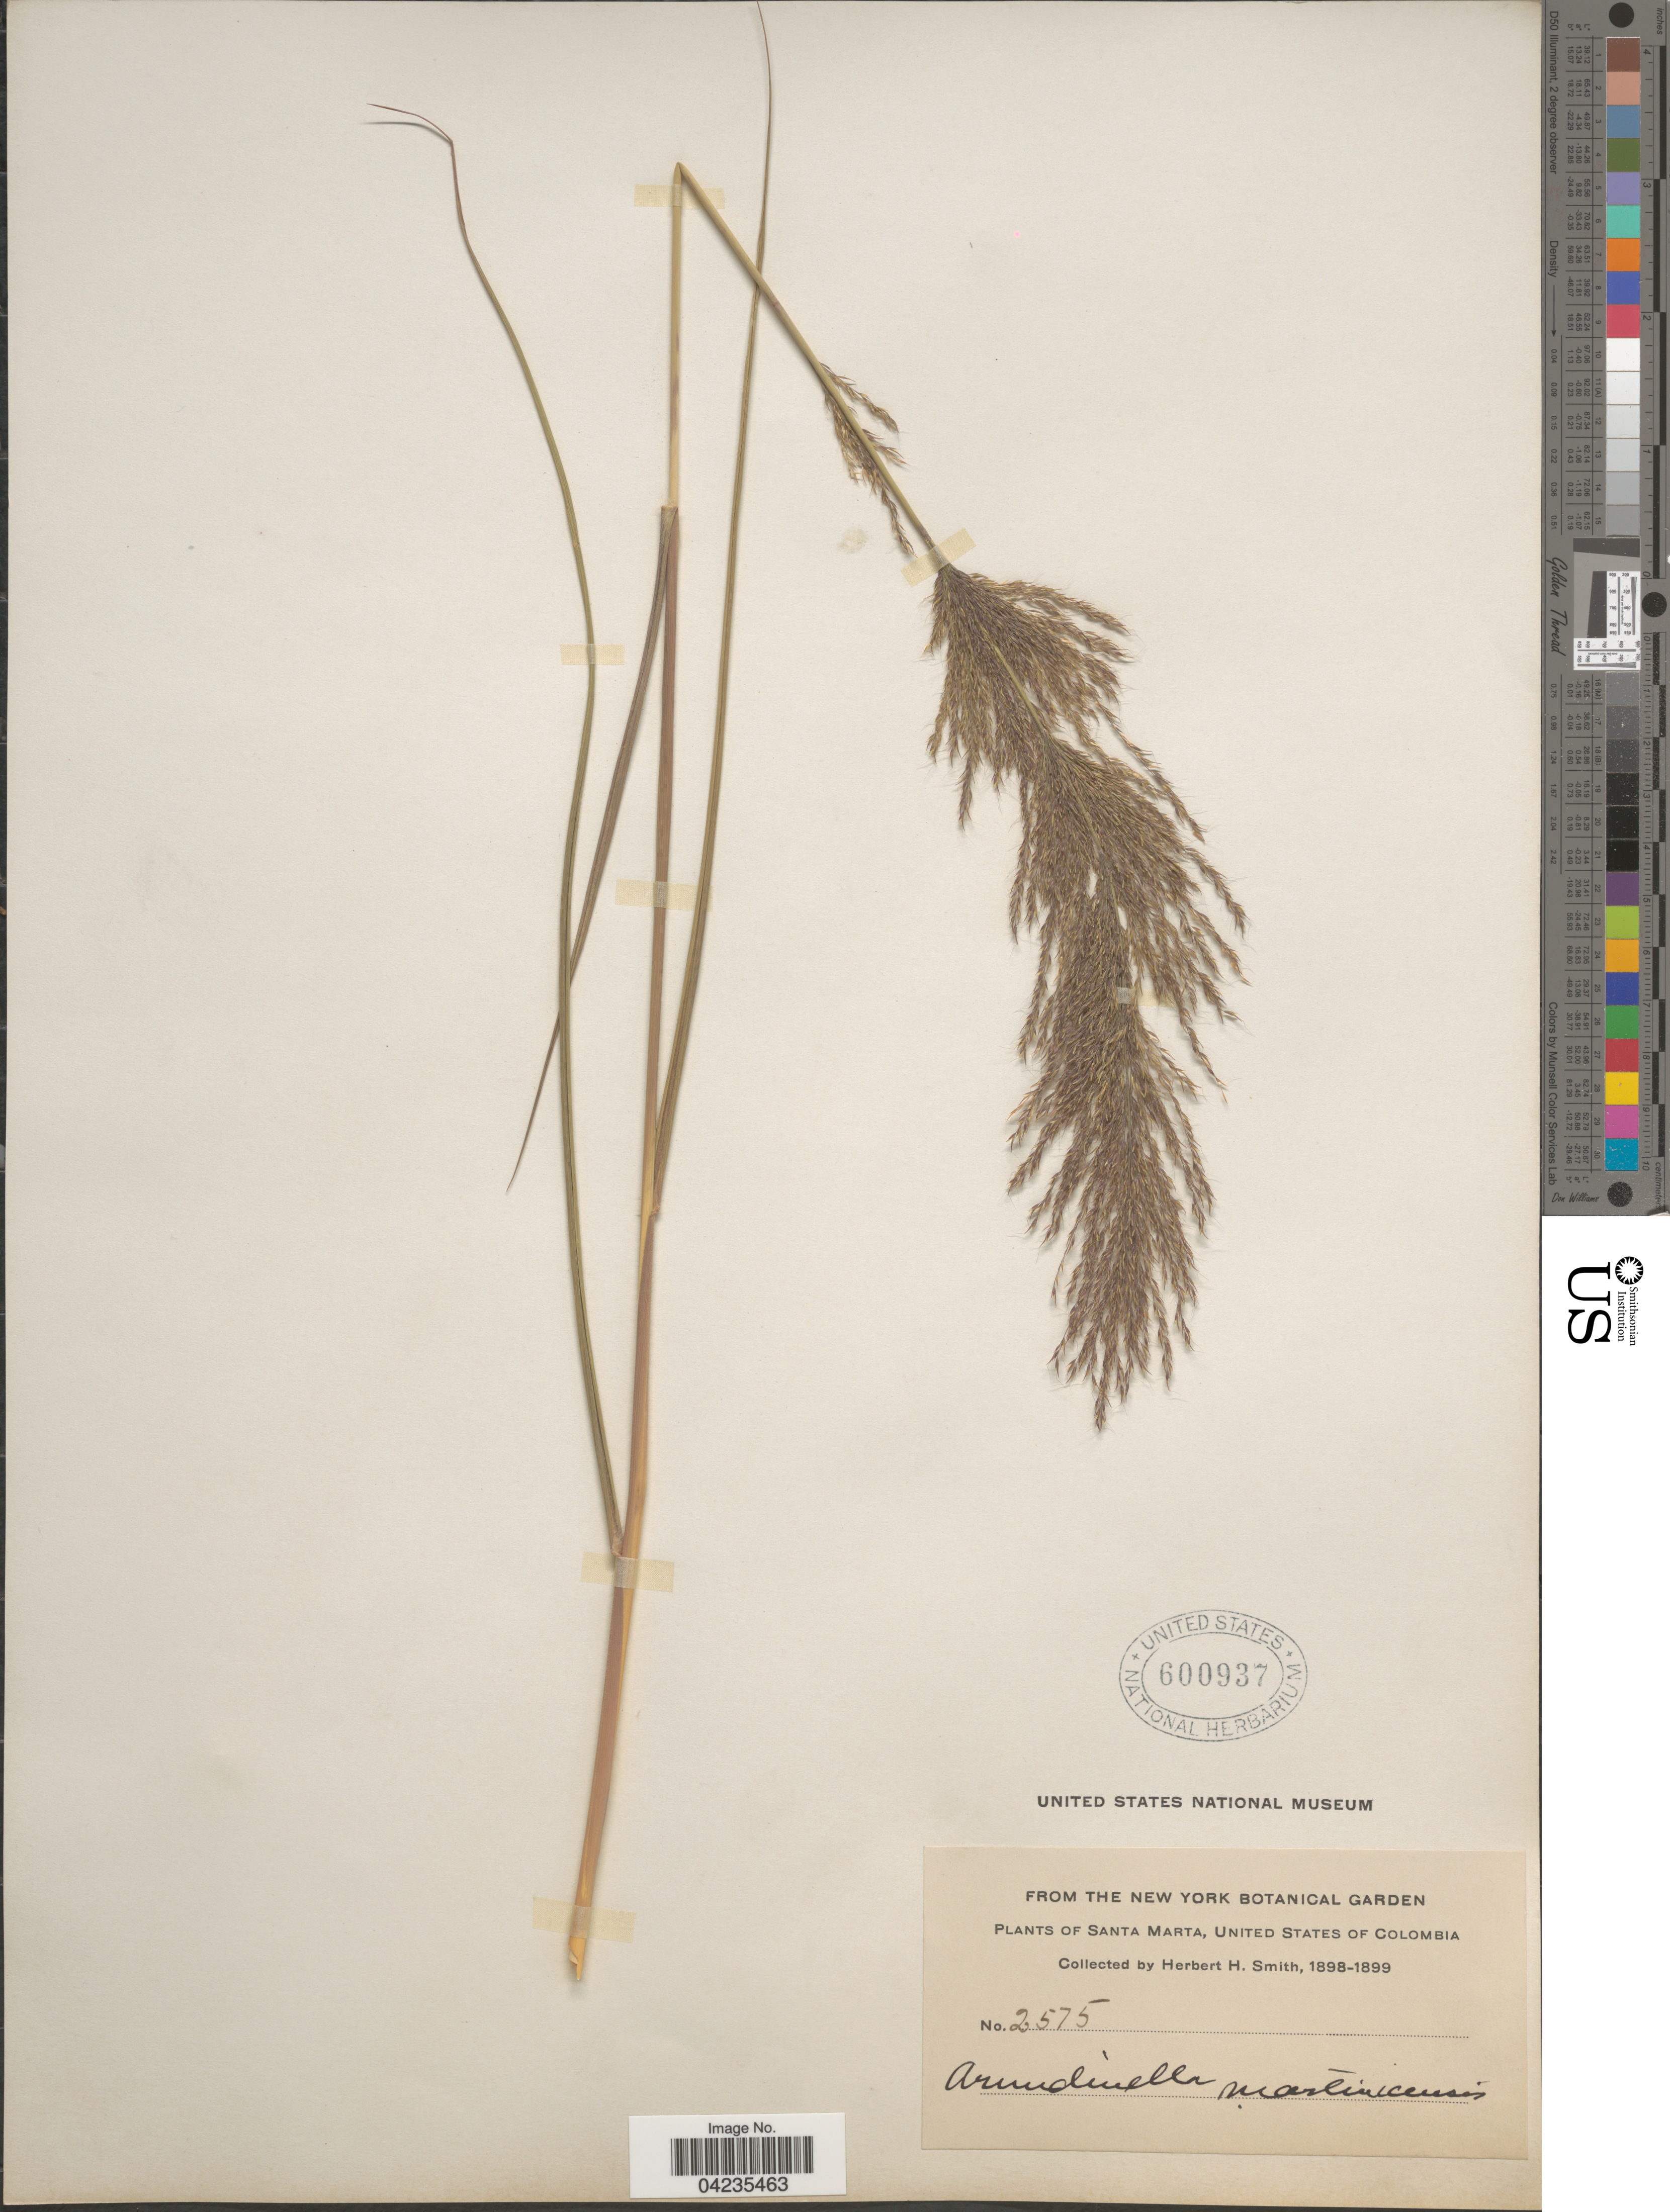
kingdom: Plantae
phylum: Tracheophyta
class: Liliopsida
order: Poales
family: Poaceae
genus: Arundinella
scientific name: Arundinella hispida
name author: (Humb. & Bonpl. ex Willd.) Kuntze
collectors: Herbert H. Smith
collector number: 2575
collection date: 1898/1899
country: Colombia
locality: Santa Marta, United States of Colombia.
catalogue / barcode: US 600937